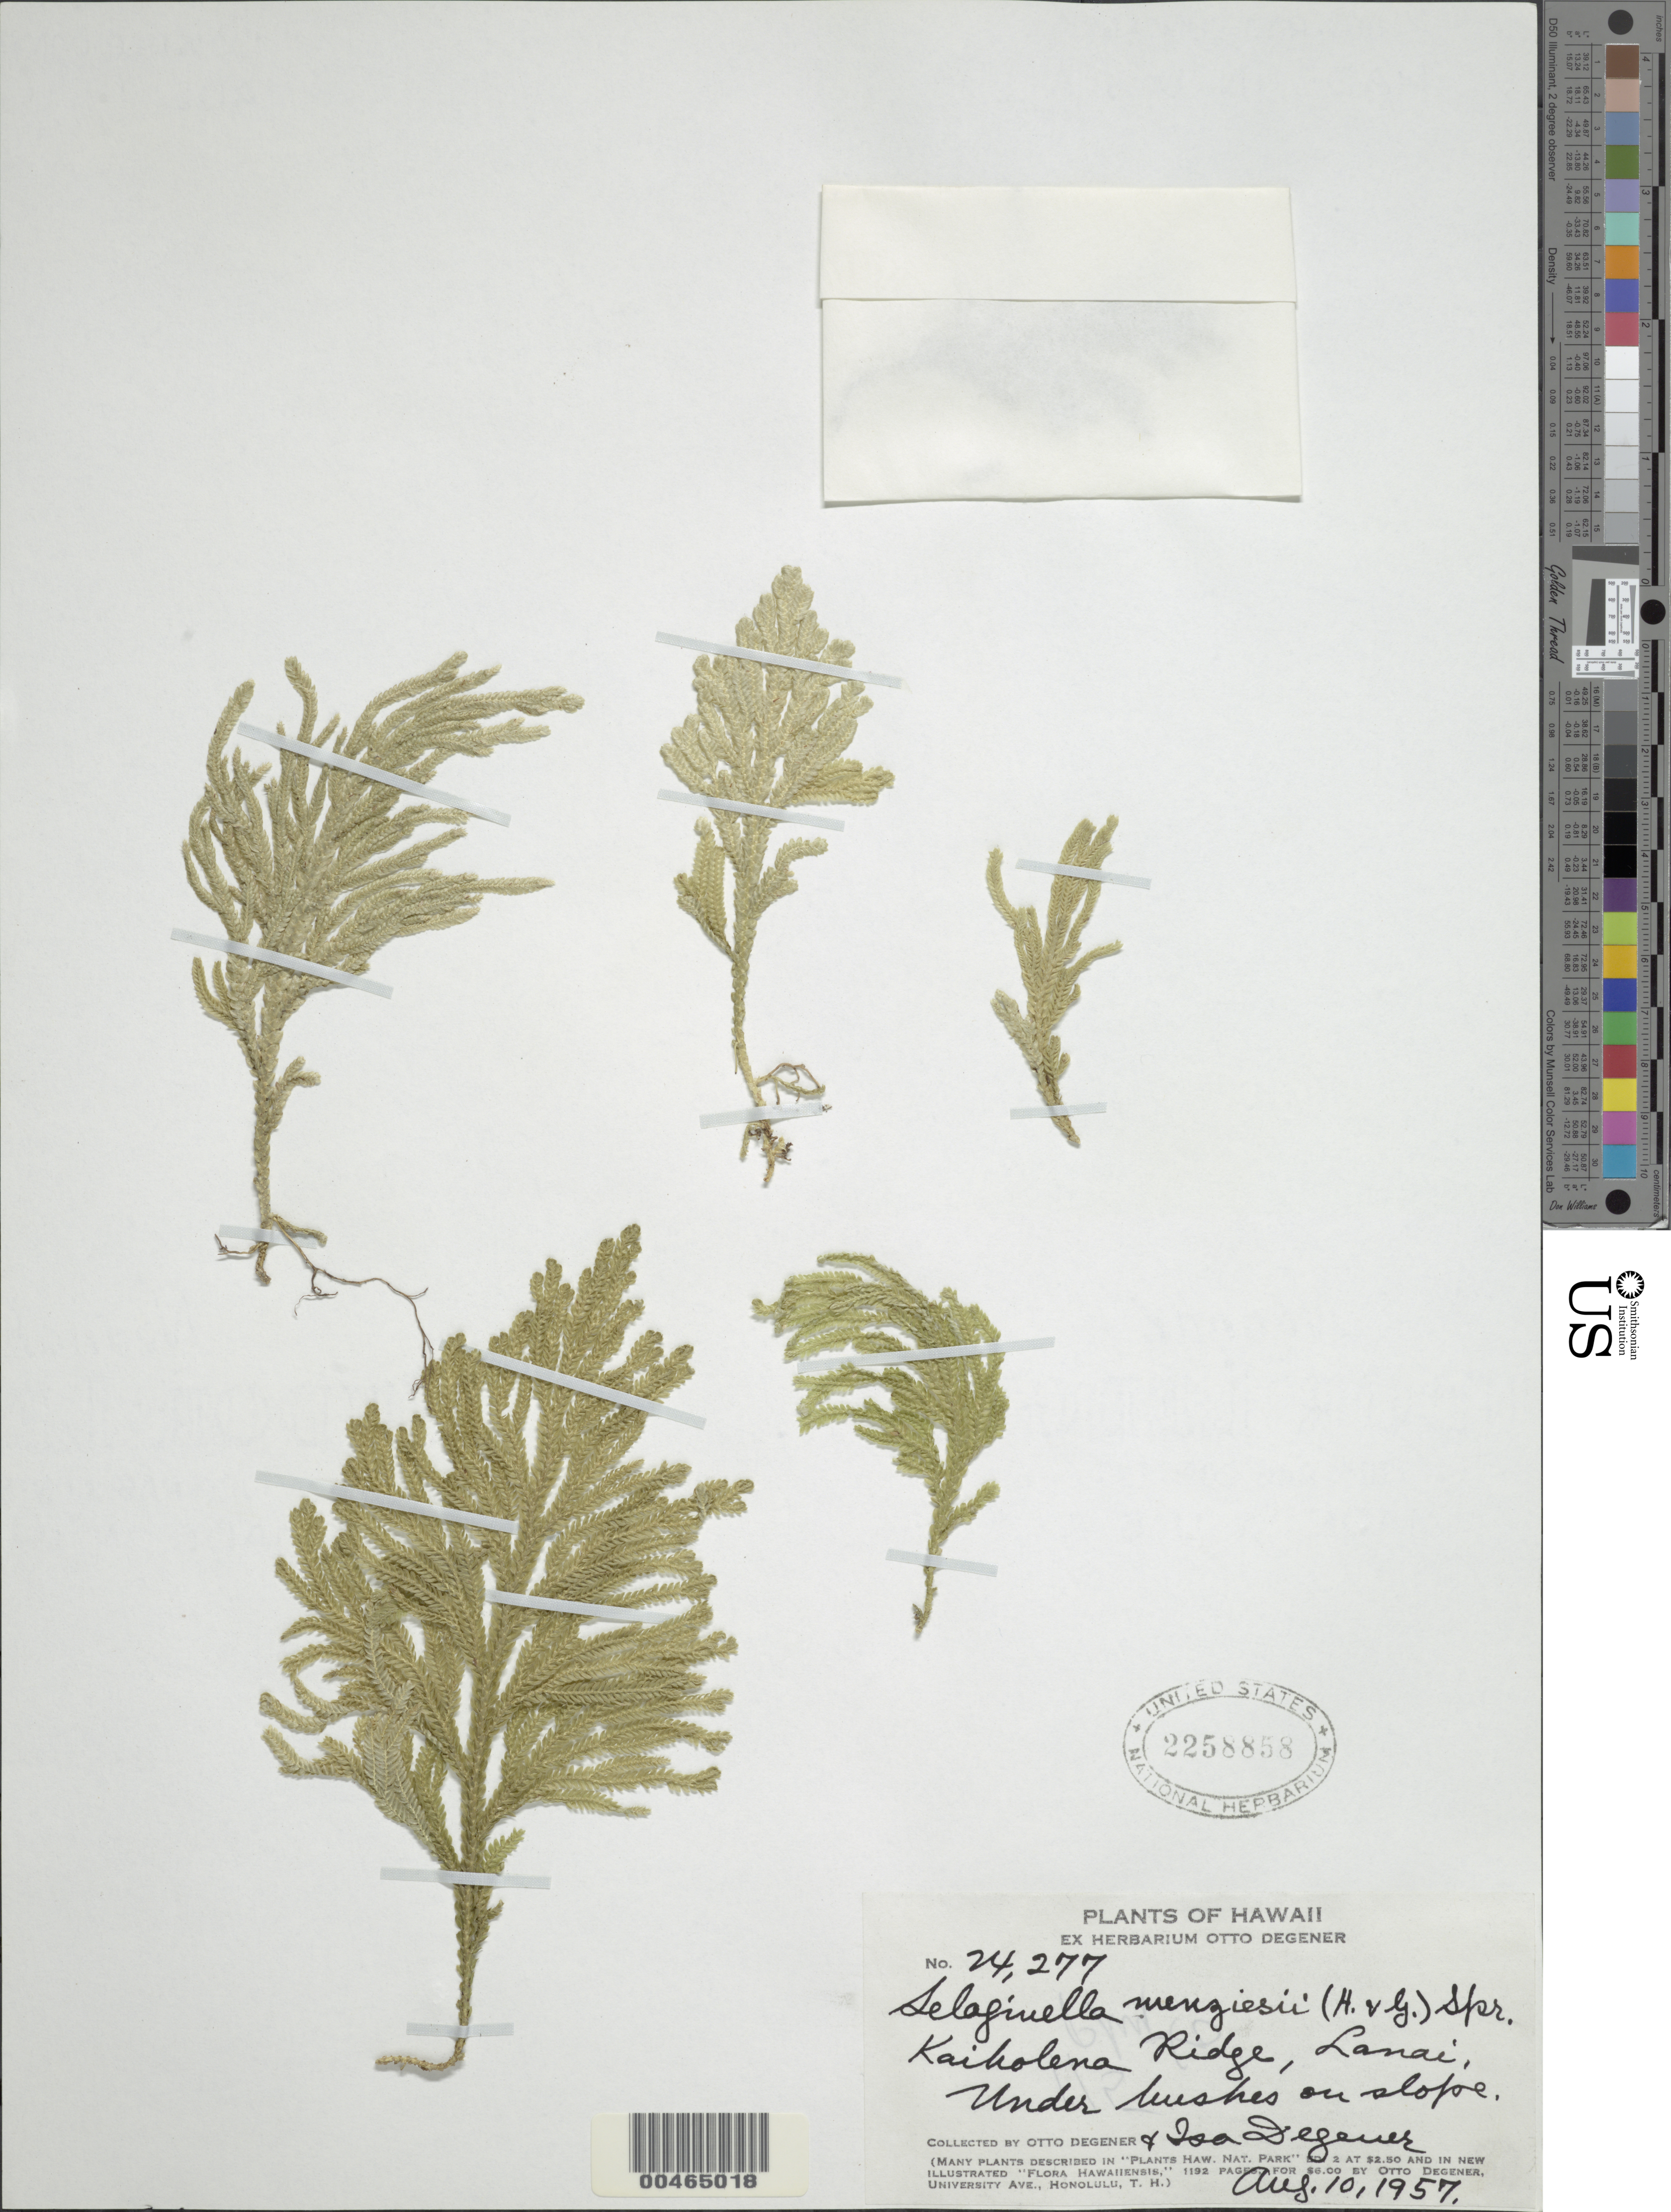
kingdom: Plantae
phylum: Tracheophyta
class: Lycopodiopsida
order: Selaginellales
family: Selaginellaceae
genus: Selaginella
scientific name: Selaginella arbuscula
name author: (Kualf.) Spring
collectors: O. Degener & I. Degener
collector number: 24277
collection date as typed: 10 Aug 1957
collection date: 1957-08-10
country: United States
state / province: Hawaii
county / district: Maui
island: Lana'i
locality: Kaiholena Ridge, Lanai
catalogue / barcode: US 2258858